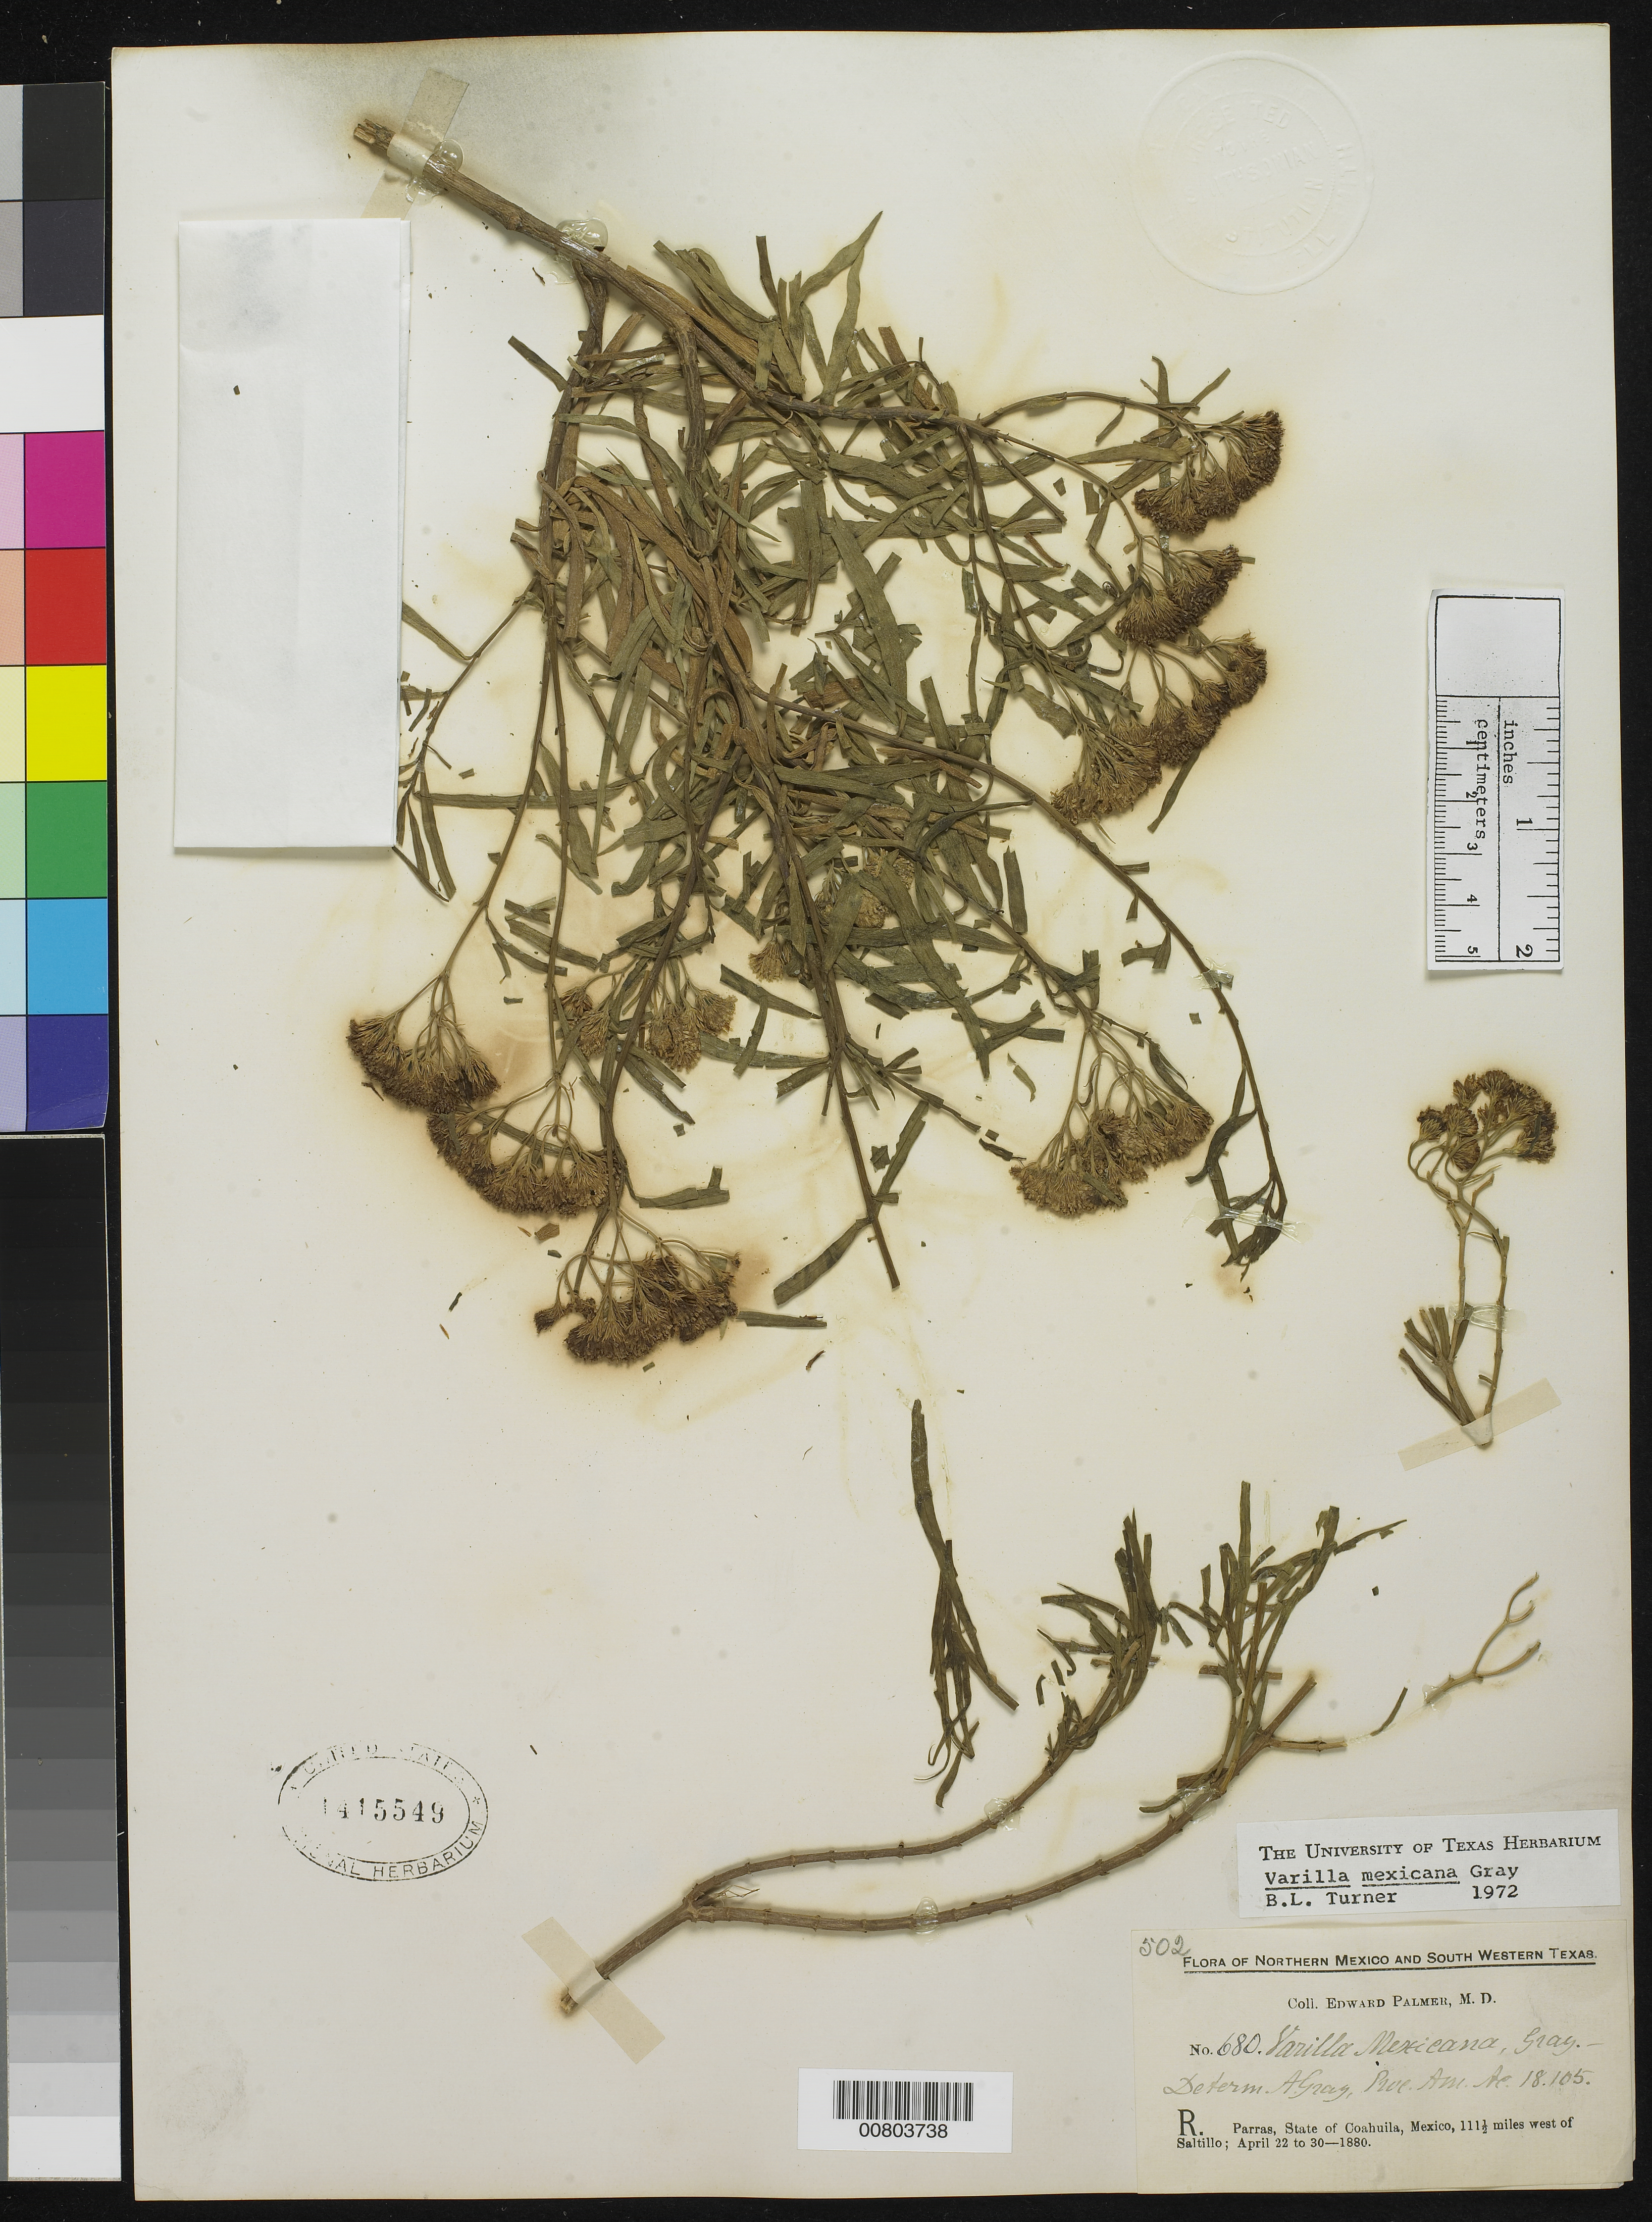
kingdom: Plantae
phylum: Tracheophyta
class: Magnoliopsida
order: Asterales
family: Asteraceae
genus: Varilla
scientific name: Varilla mexicana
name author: A. Gray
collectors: E. Palmer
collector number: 680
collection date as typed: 22 Apr 1880 to 30 Apr 1880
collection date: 1880-04-22/1880-04-30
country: Mexico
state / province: Coahuila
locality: R. Parras, Coahuila 111½ miles west of Saltillo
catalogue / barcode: US 1415549